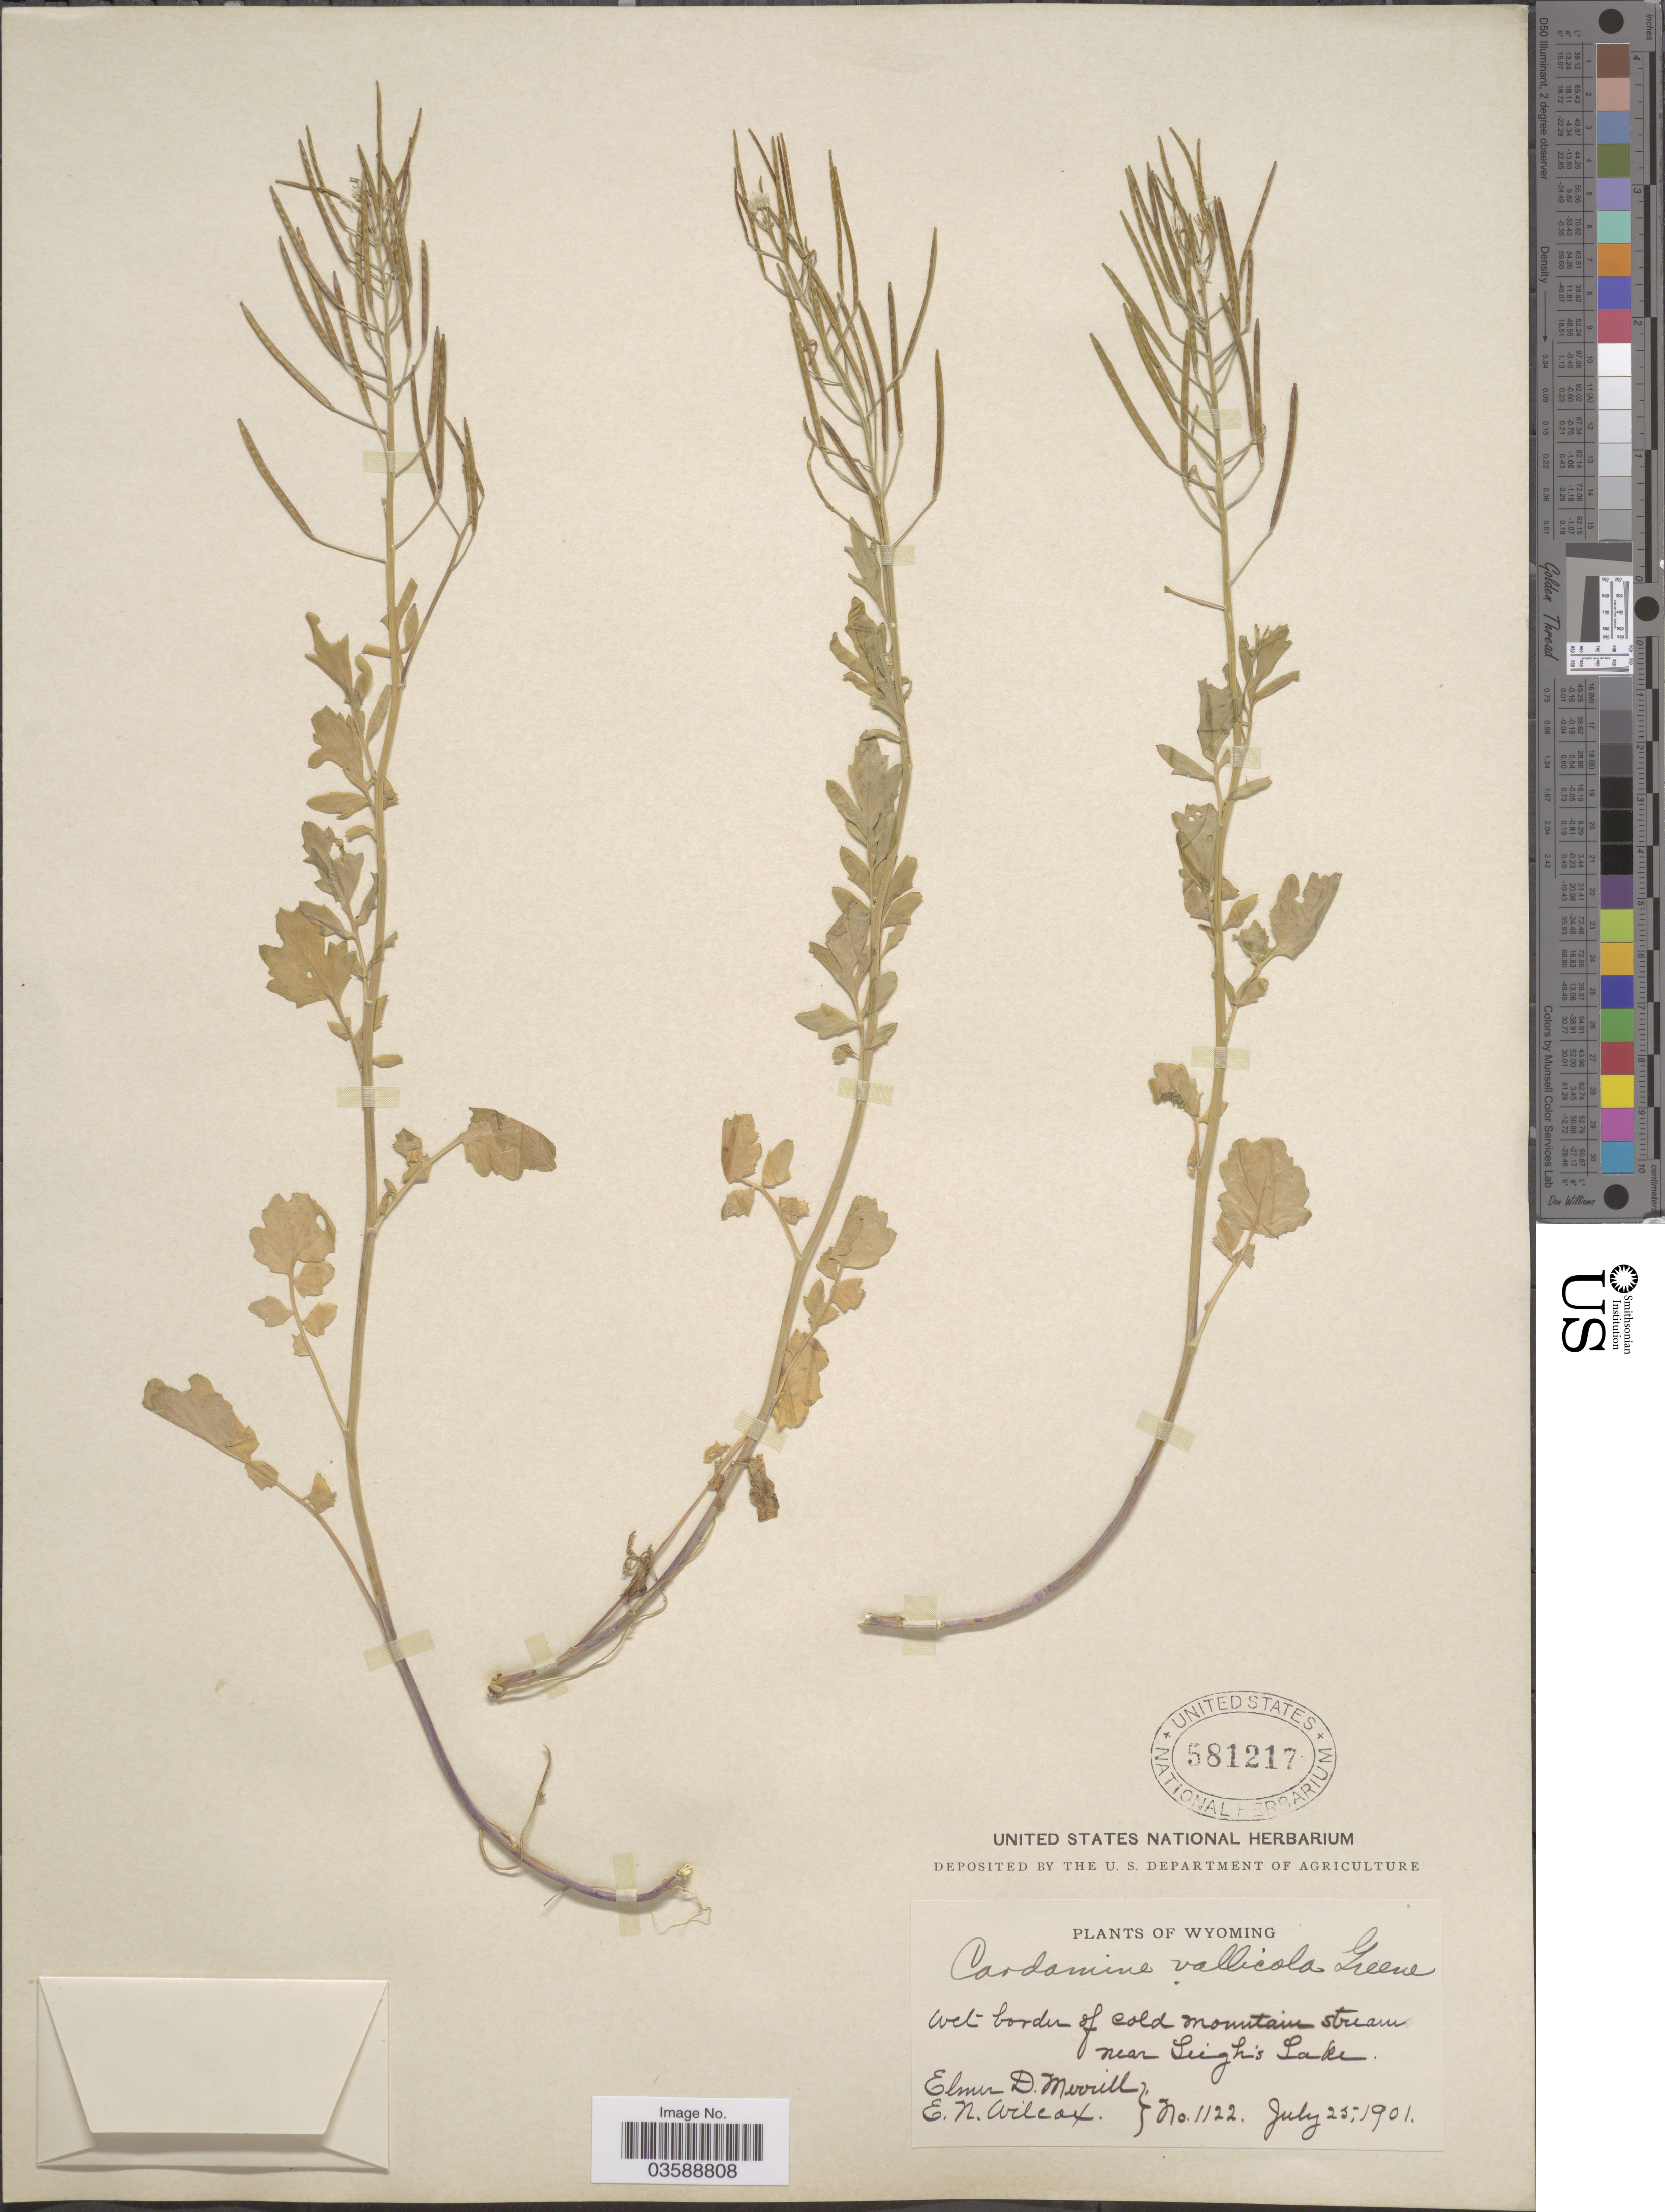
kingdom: Plantae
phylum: Tracheophyta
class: Magnoliopsida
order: Brassicales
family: Brassicaceae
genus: Cardamine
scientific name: Cardamine breweri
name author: S. Watson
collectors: E. D. Merrill & E. Wilcox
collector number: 1122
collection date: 1901-07-25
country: United States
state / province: Wyoming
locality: Wet border of cold mountain stream near Leigh's Lake.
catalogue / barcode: US 581217